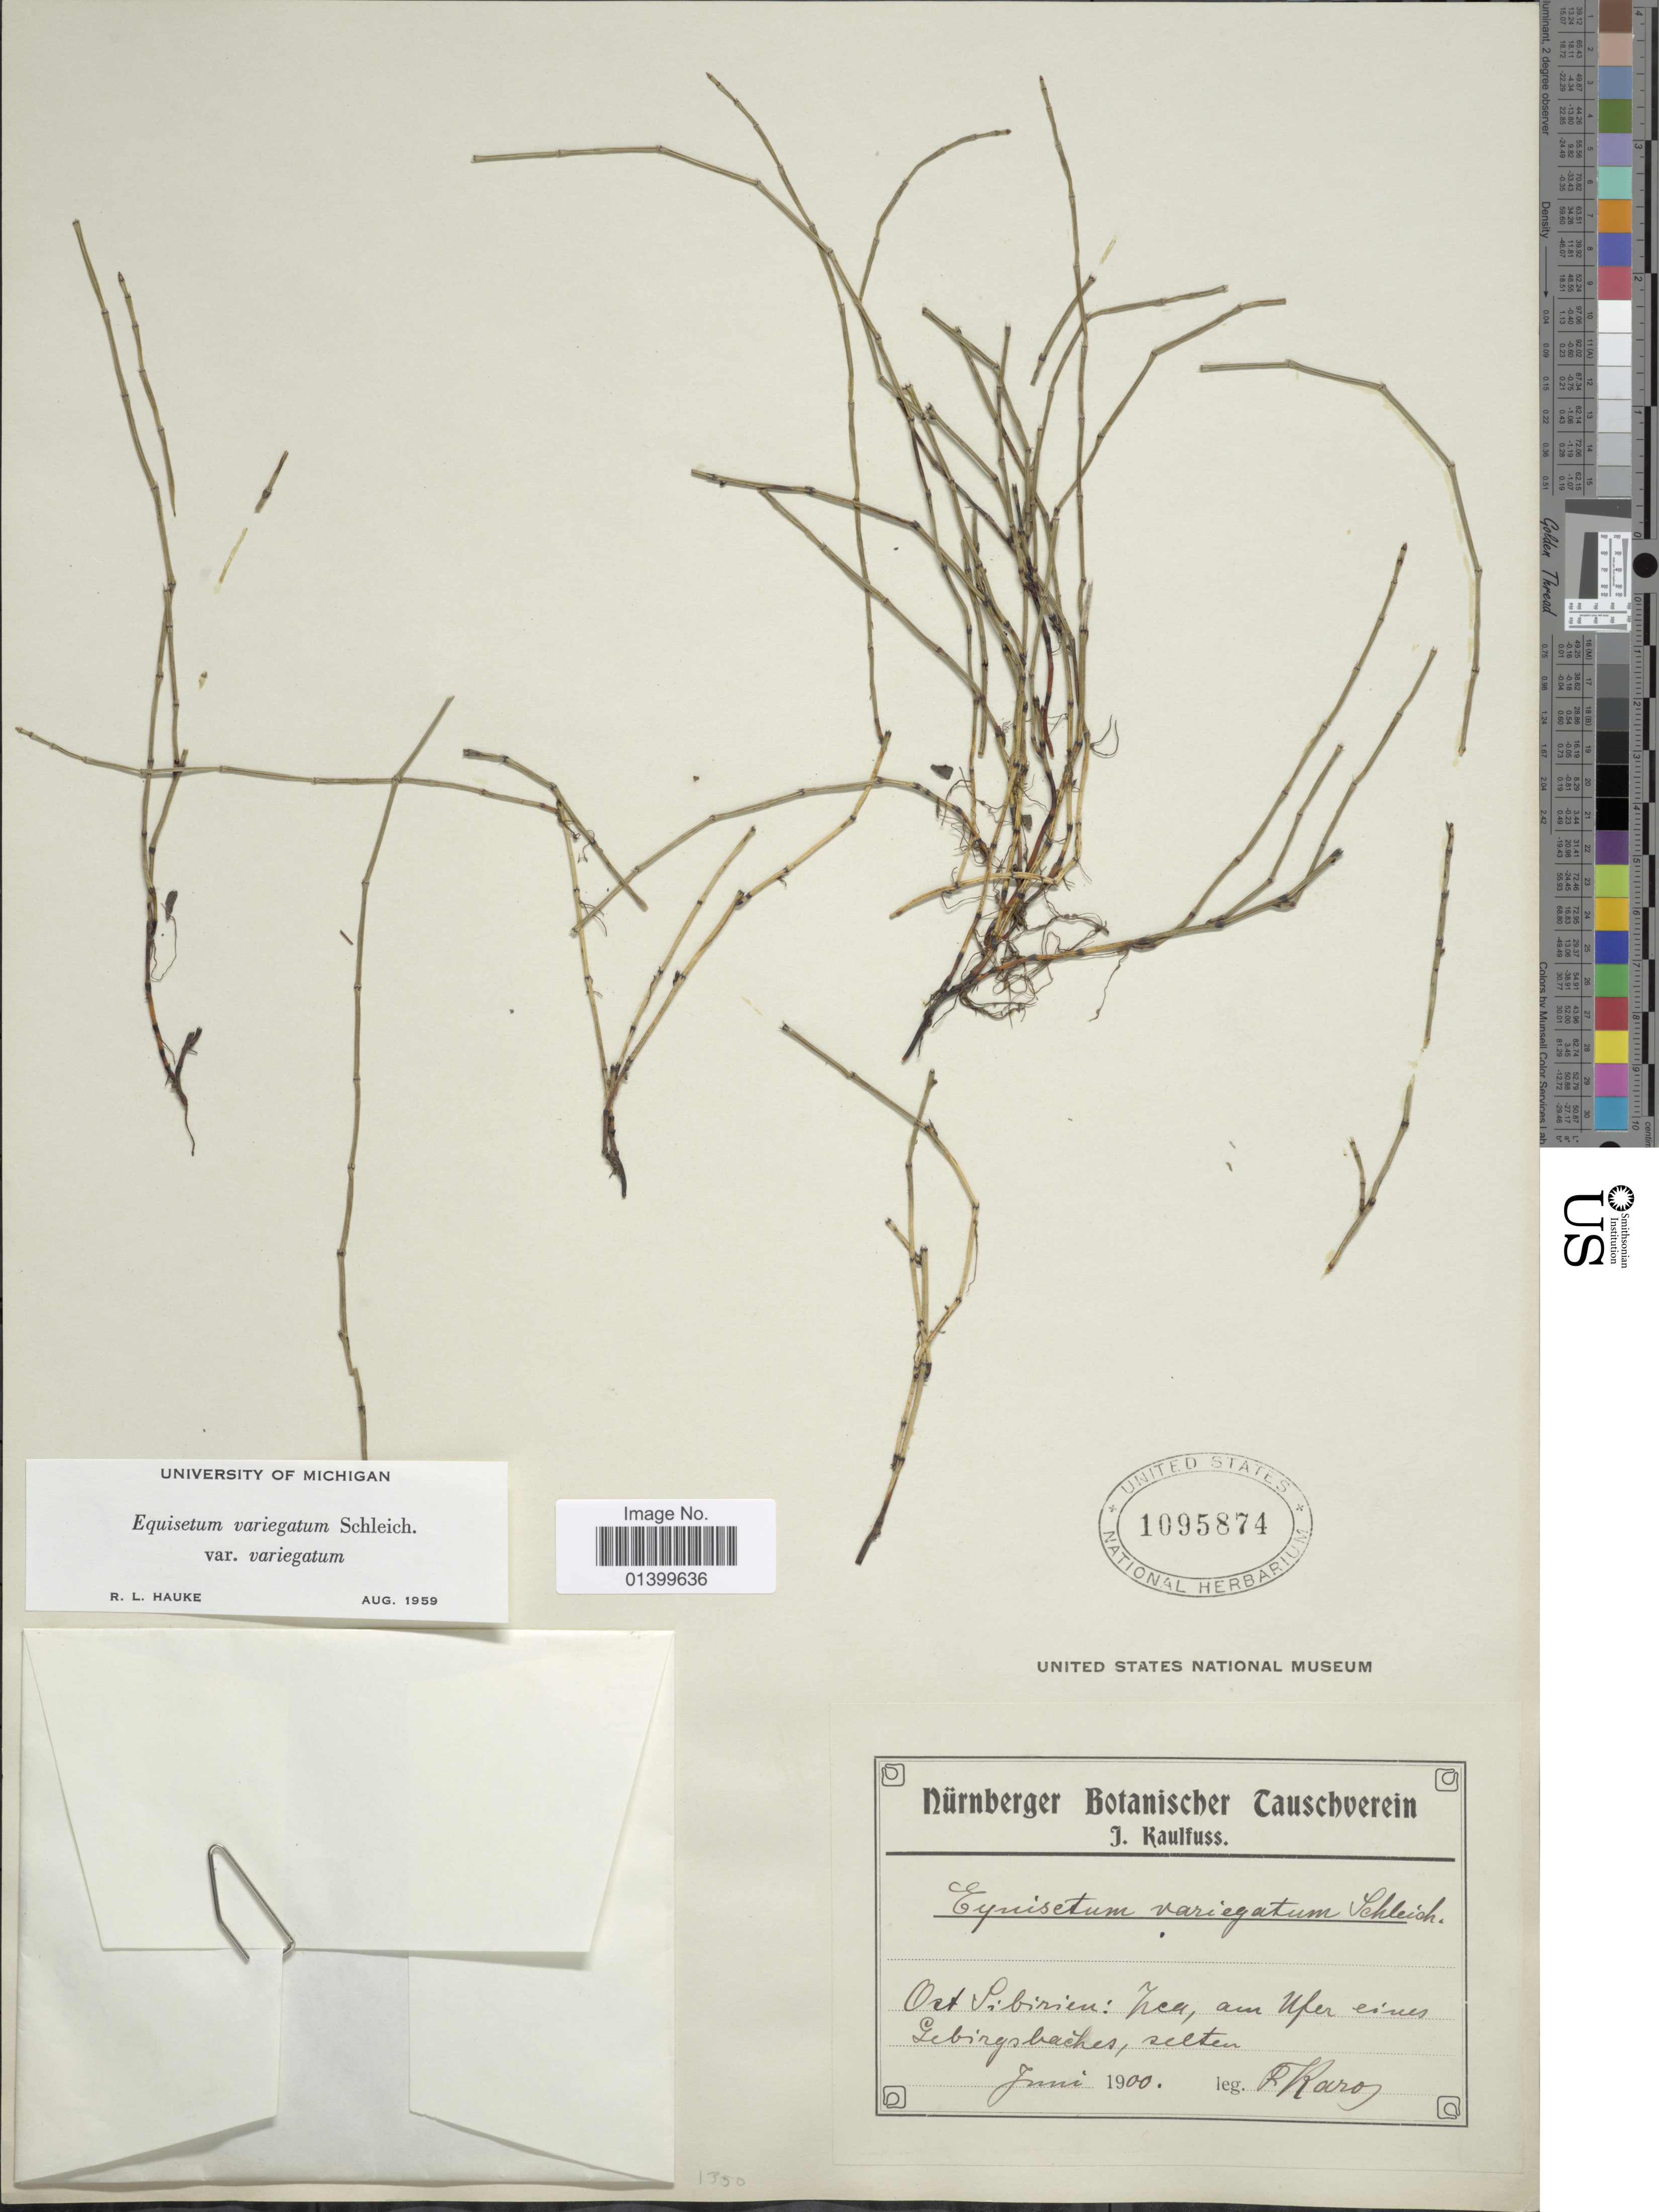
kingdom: Plantae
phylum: Tracheophyta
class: Polypodiopsida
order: Equisetales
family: Equisetaceae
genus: Equisetum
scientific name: Equisetum variegatum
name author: Schleich. ex F. Weber & D. Mohr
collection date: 1900-06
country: Russian Federation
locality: Ost Sibirien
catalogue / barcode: US 1095874